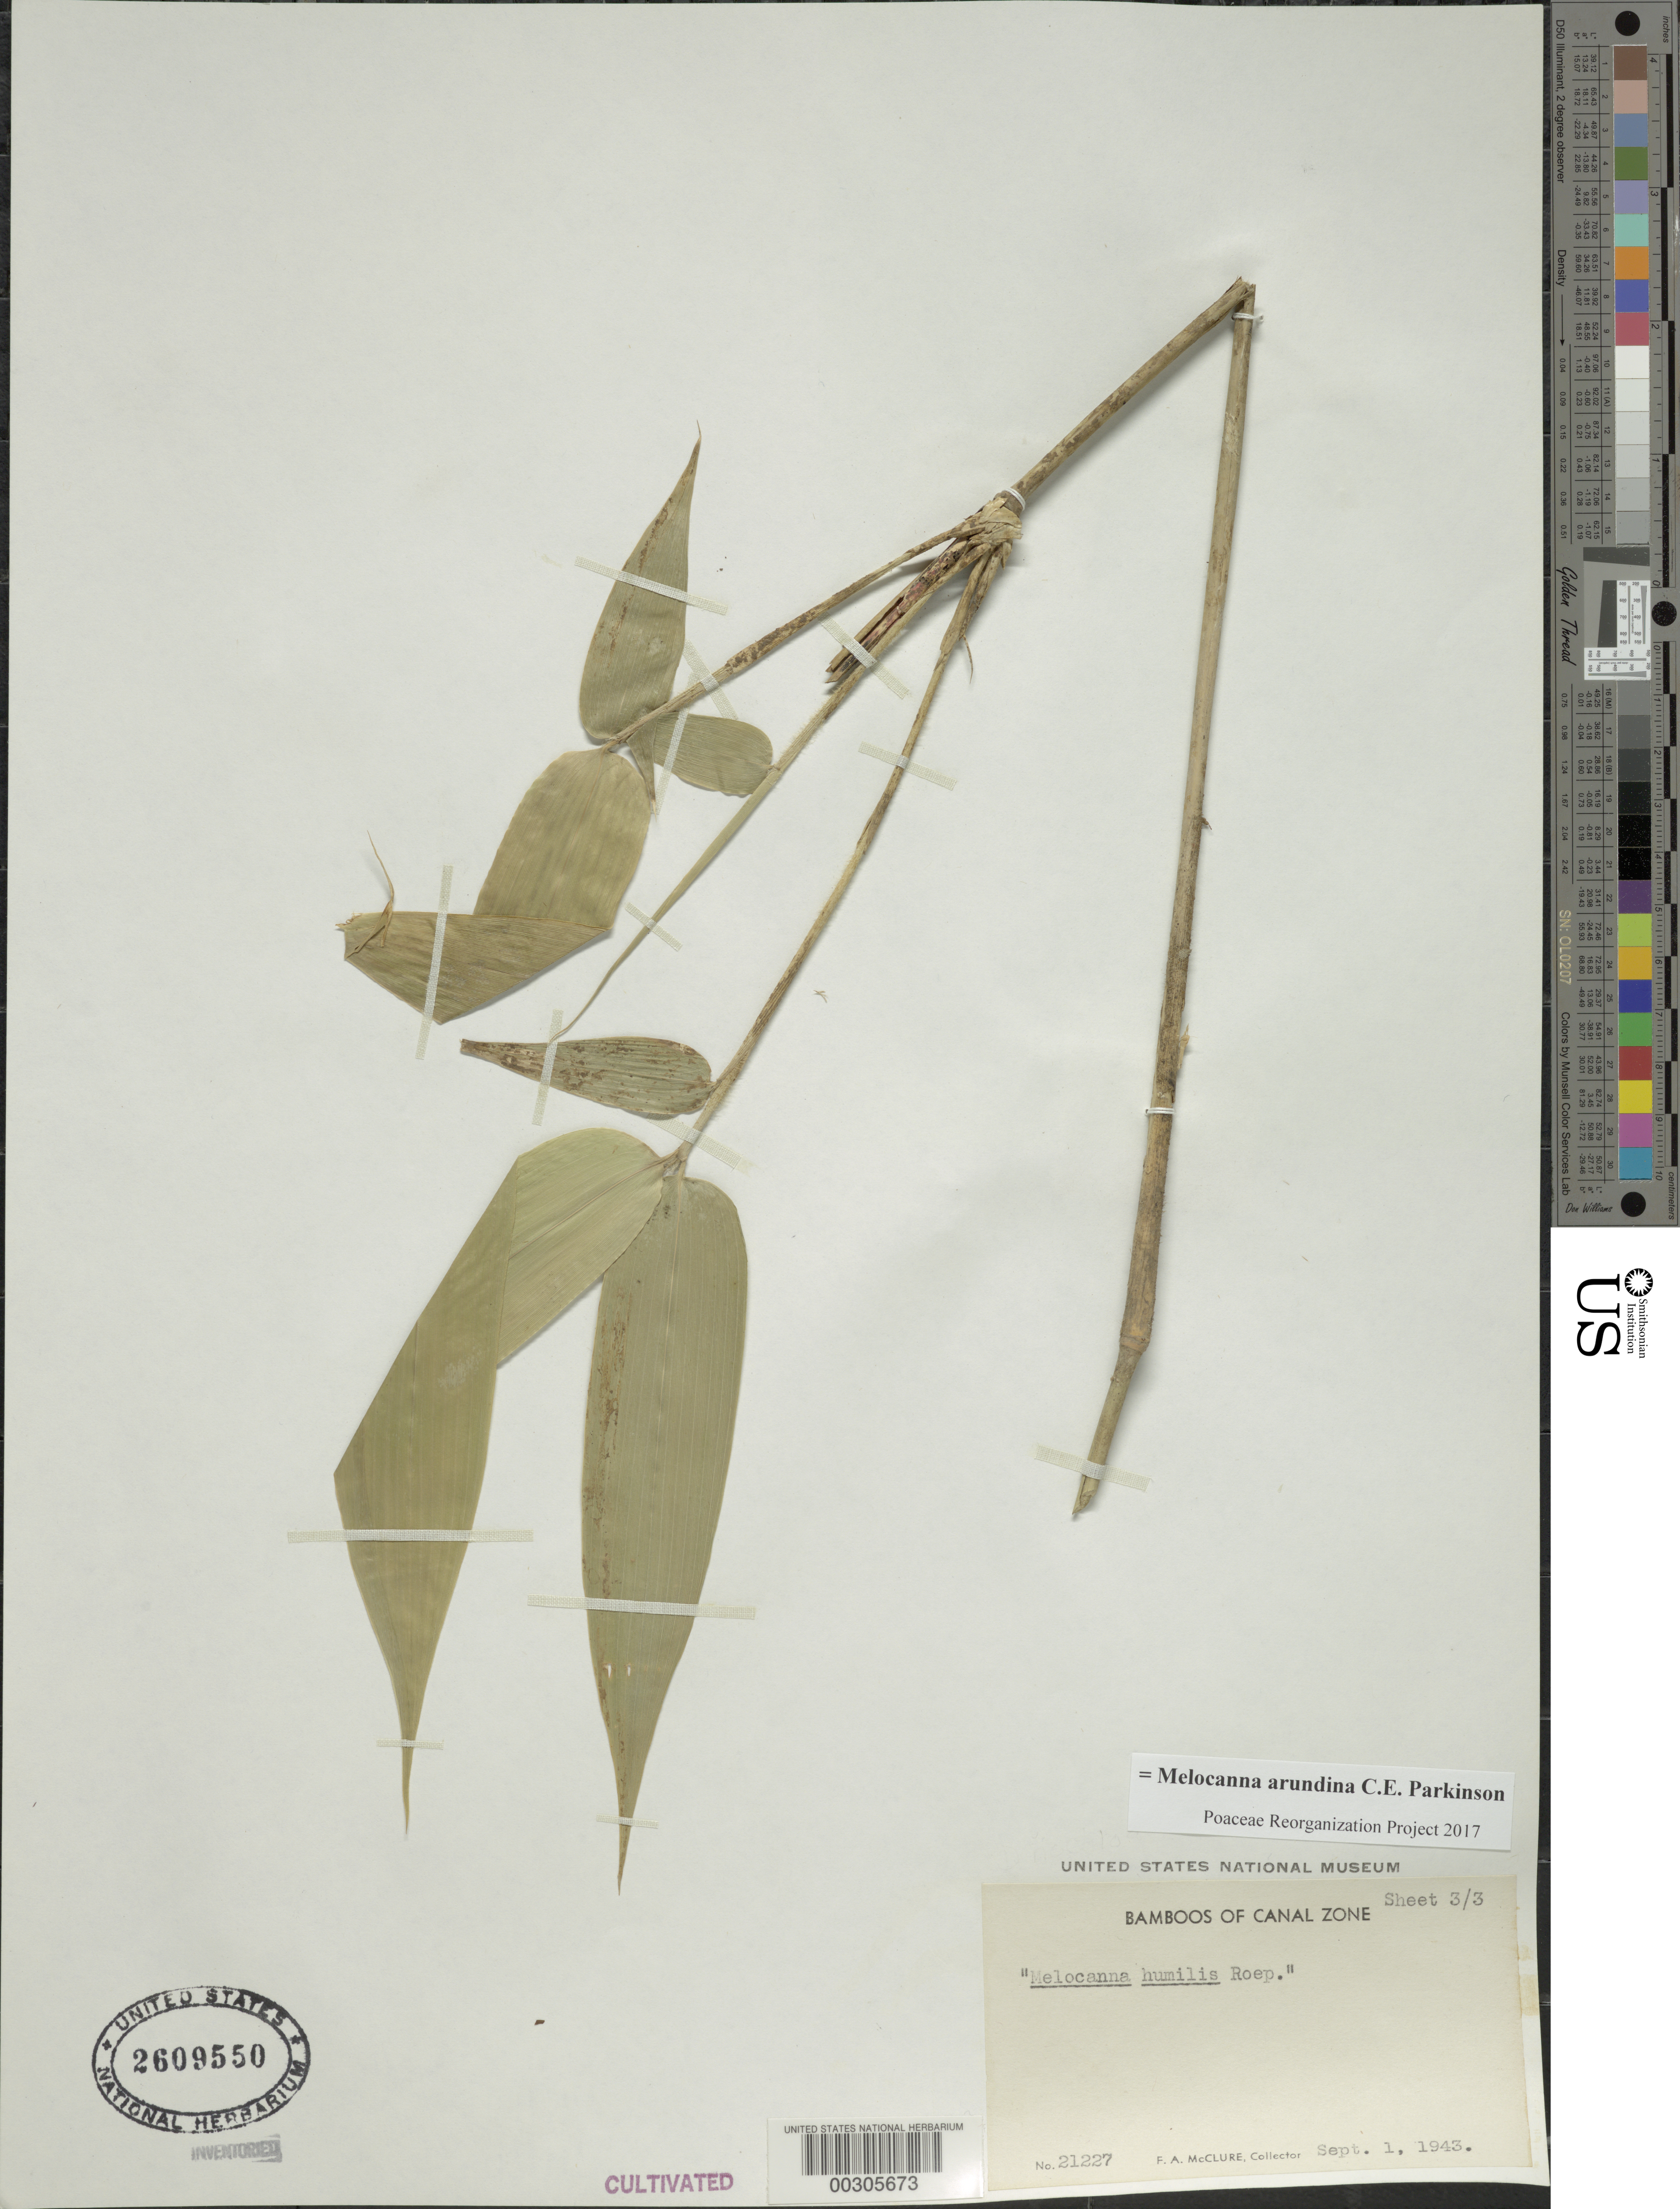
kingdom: Plantae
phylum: Tracheophyta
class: Liliopsida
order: Poales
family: Poaceae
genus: Melocanna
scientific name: Melocanna arundina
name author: C.E. Parkinson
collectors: F. A. McClure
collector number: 21227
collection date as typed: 01 Sep 1943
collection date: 1943-09-01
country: Panama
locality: Summit, Experimental Gardens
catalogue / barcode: US 2609550